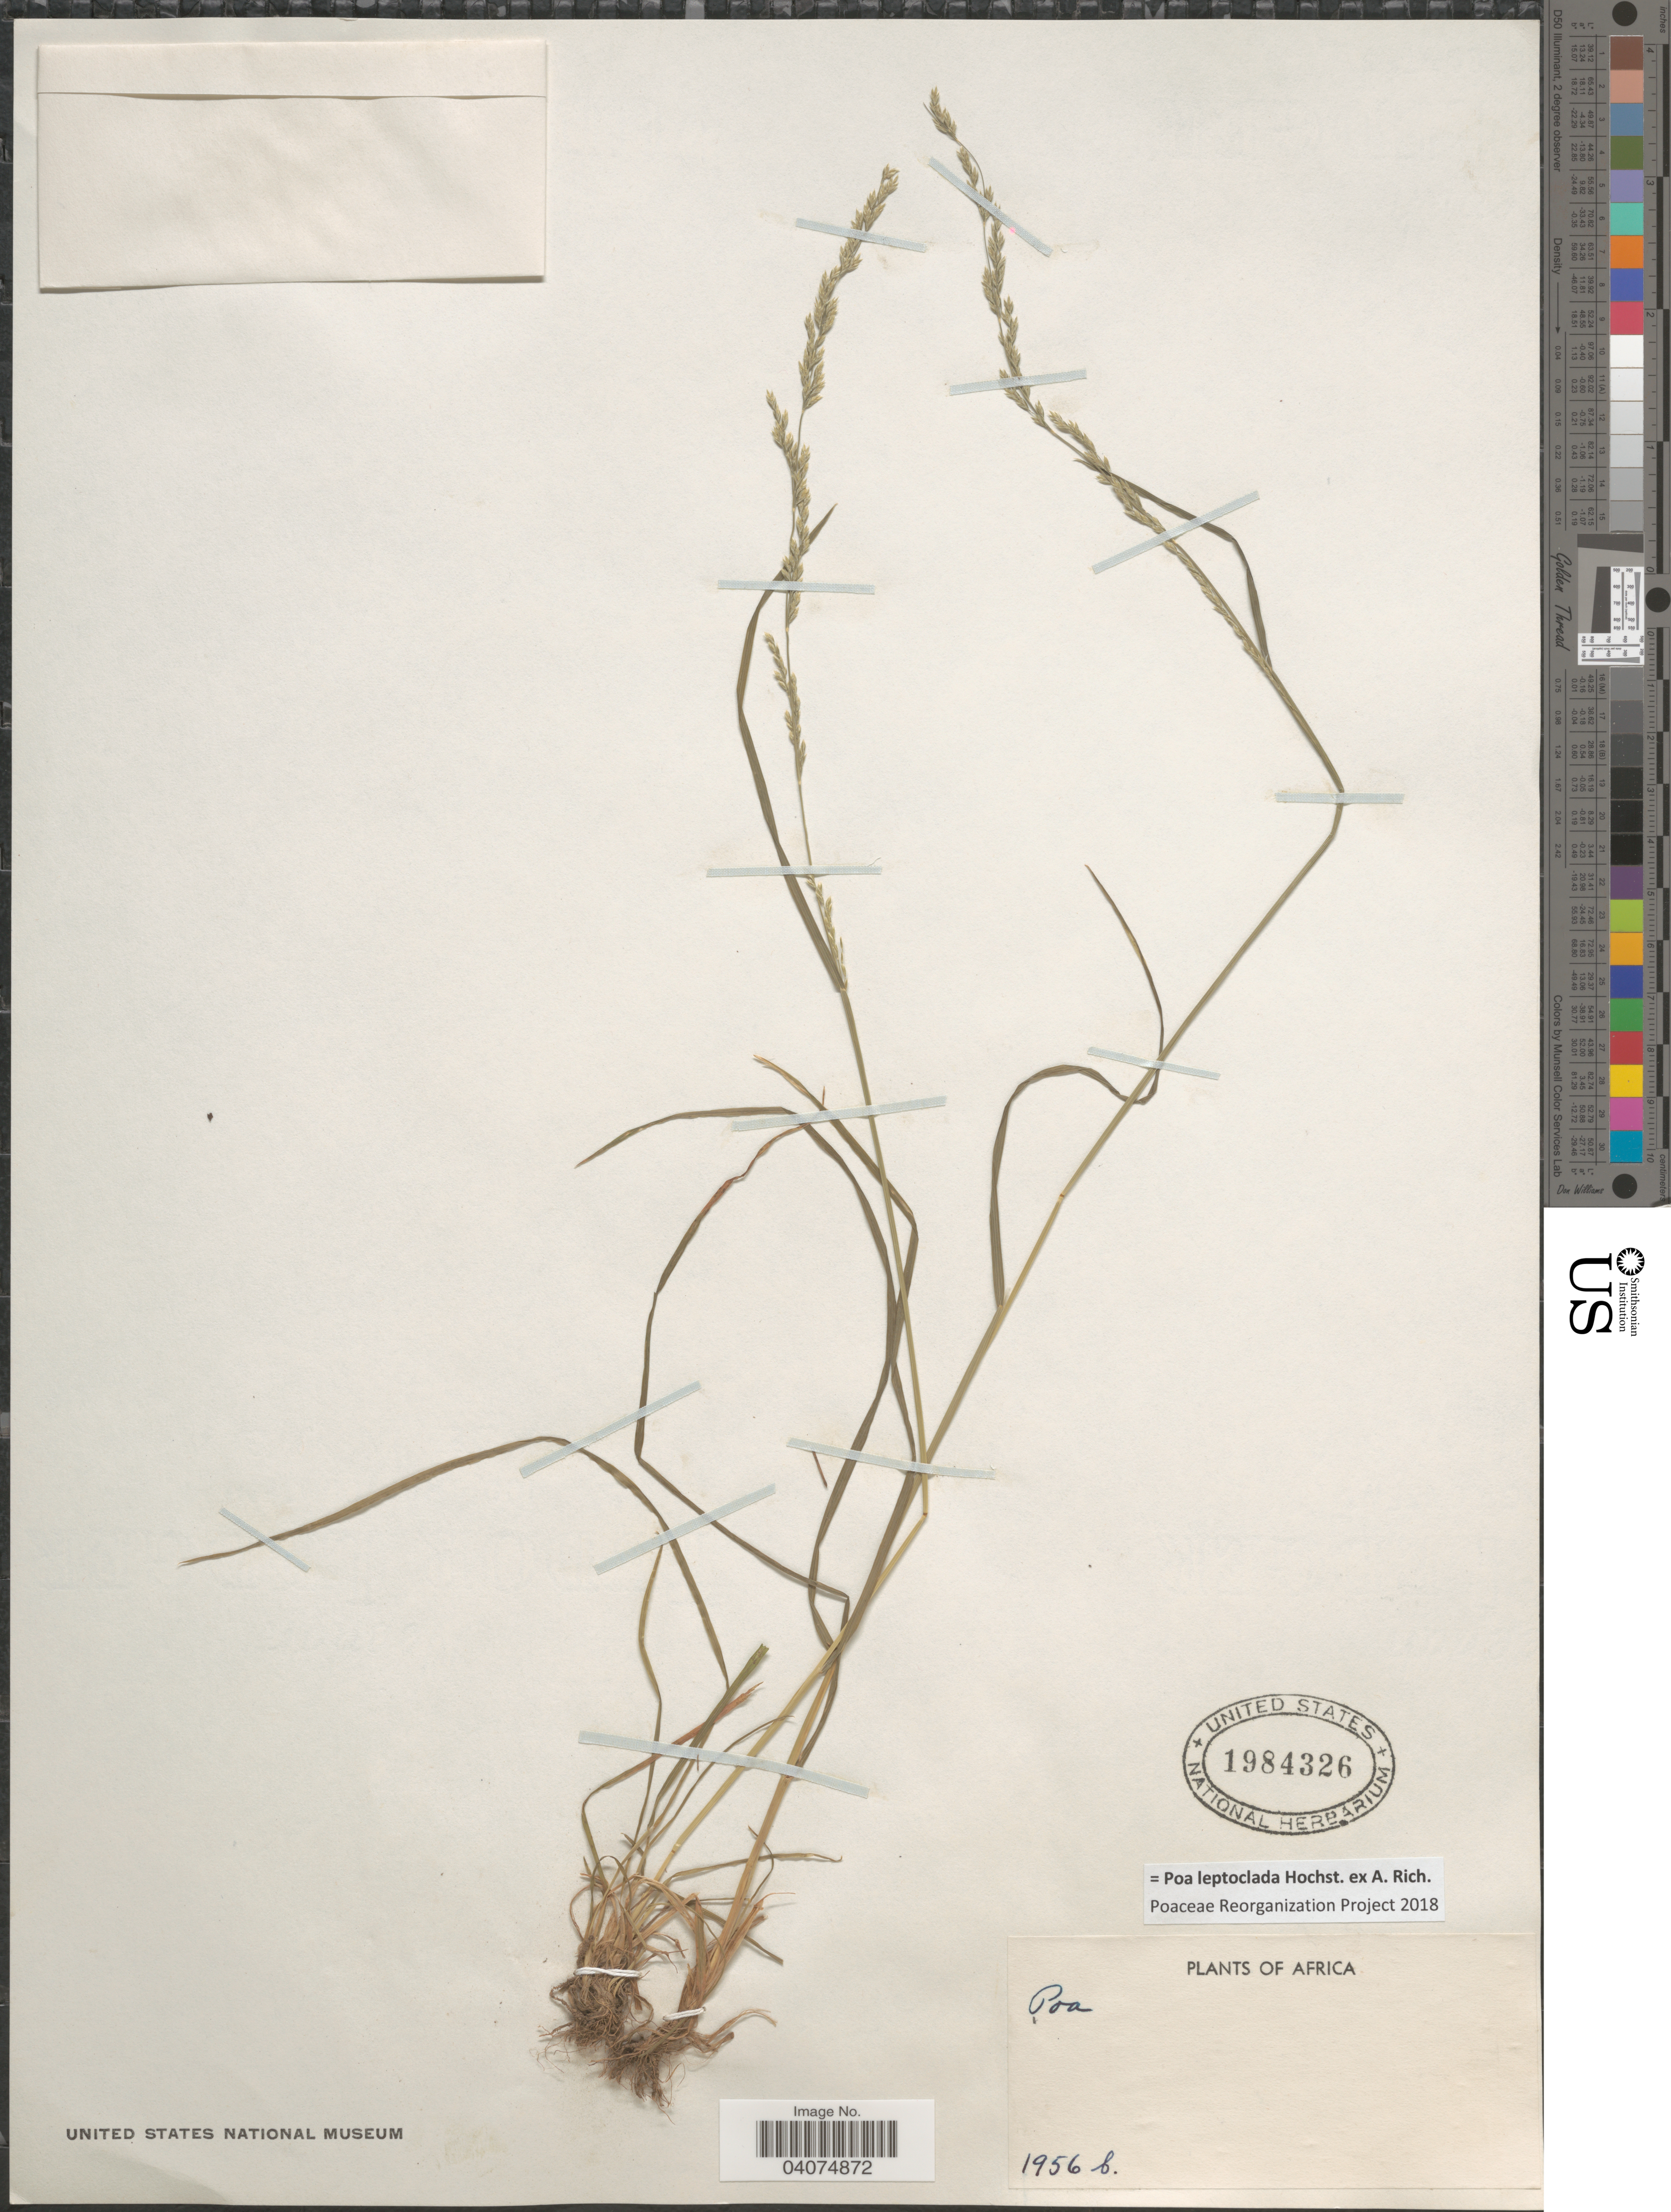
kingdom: Plantae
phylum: Tracheophyta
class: Liliopsida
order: Poales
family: Poaceae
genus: Poa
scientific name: Poa leptoclada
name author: Hochst. ex A. Rich.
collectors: J. Hildebrandt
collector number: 1956b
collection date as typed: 1873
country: Kenya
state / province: Mombasa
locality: Africa.[Kenya, Mombasa]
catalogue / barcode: US 1984326